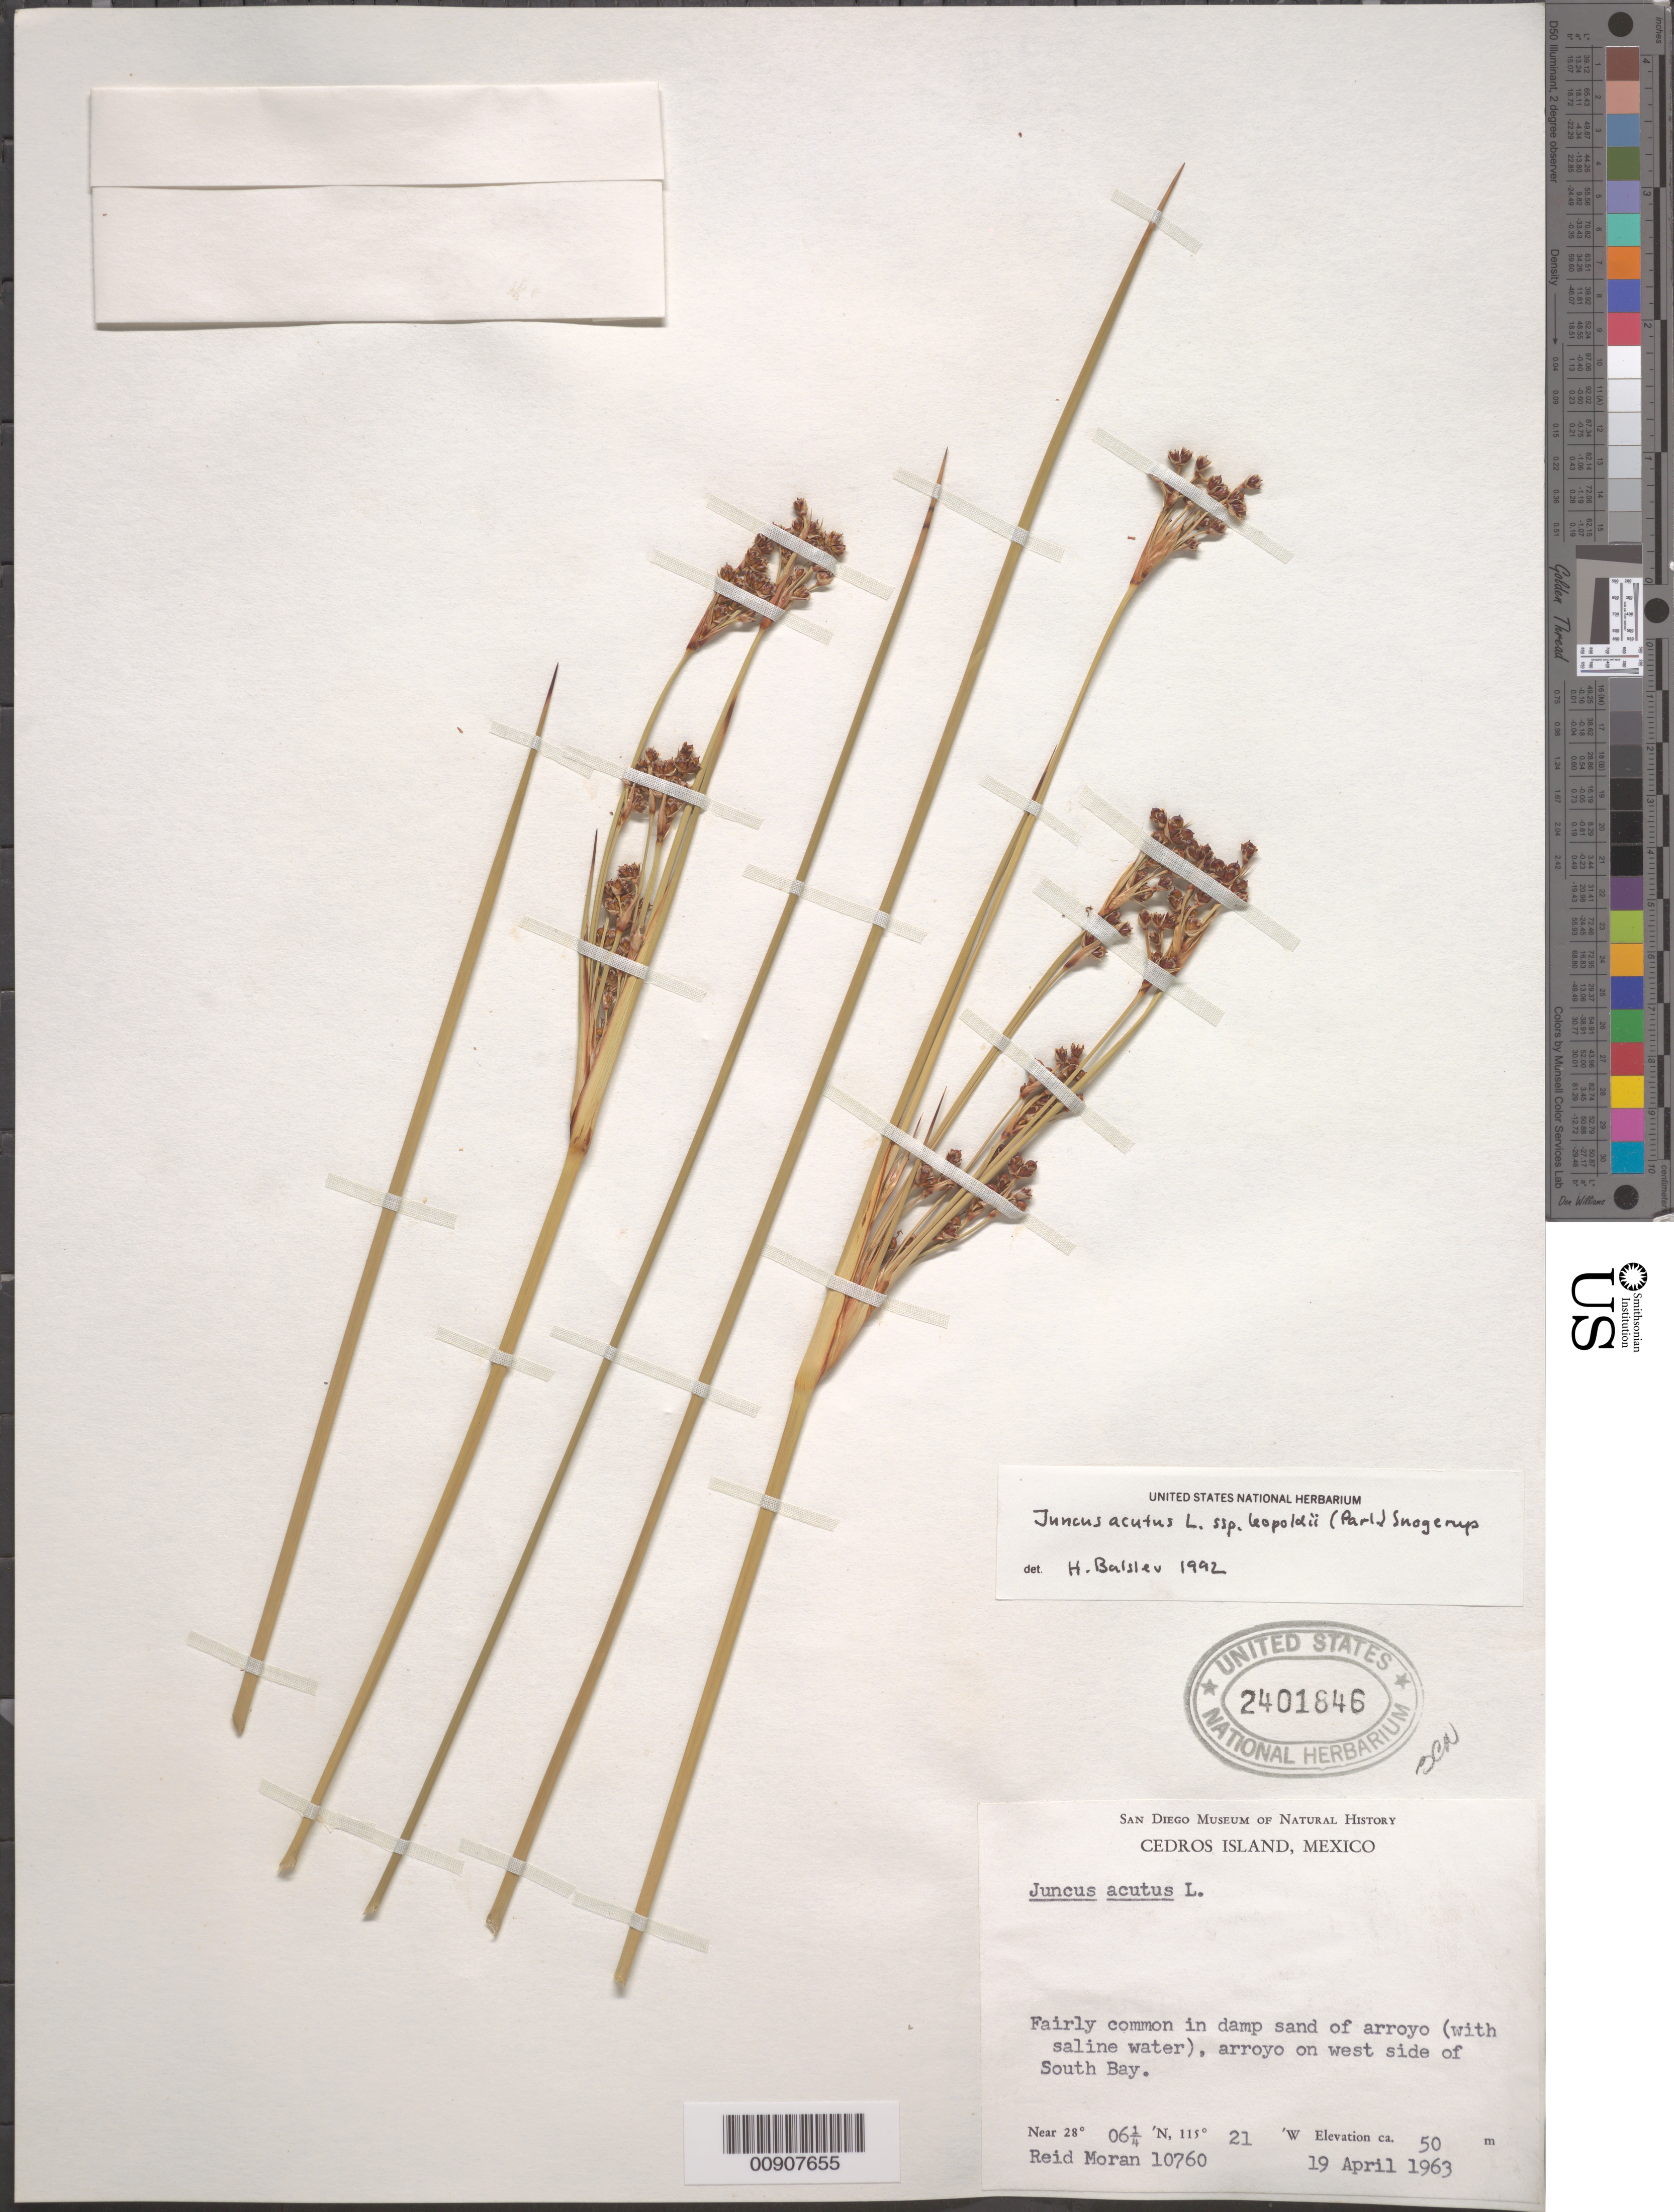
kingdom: Plantae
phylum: Tracheophyta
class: Liliopsida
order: Poales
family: Juncaceae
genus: Juncus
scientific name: Juncus acutus subsp. leopoldii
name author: (Parl.) Snogerup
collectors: R. V. Moran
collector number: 10760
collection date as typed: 19 Apr 1963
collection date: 1963-04-19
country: Mexico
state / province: Baja California Norte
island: Cedros I.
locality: Cedros Island, arroyo of west side of South Bay.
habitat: Fairly common in damp sand of arroyo (with saline water).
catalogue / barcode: US 2401846